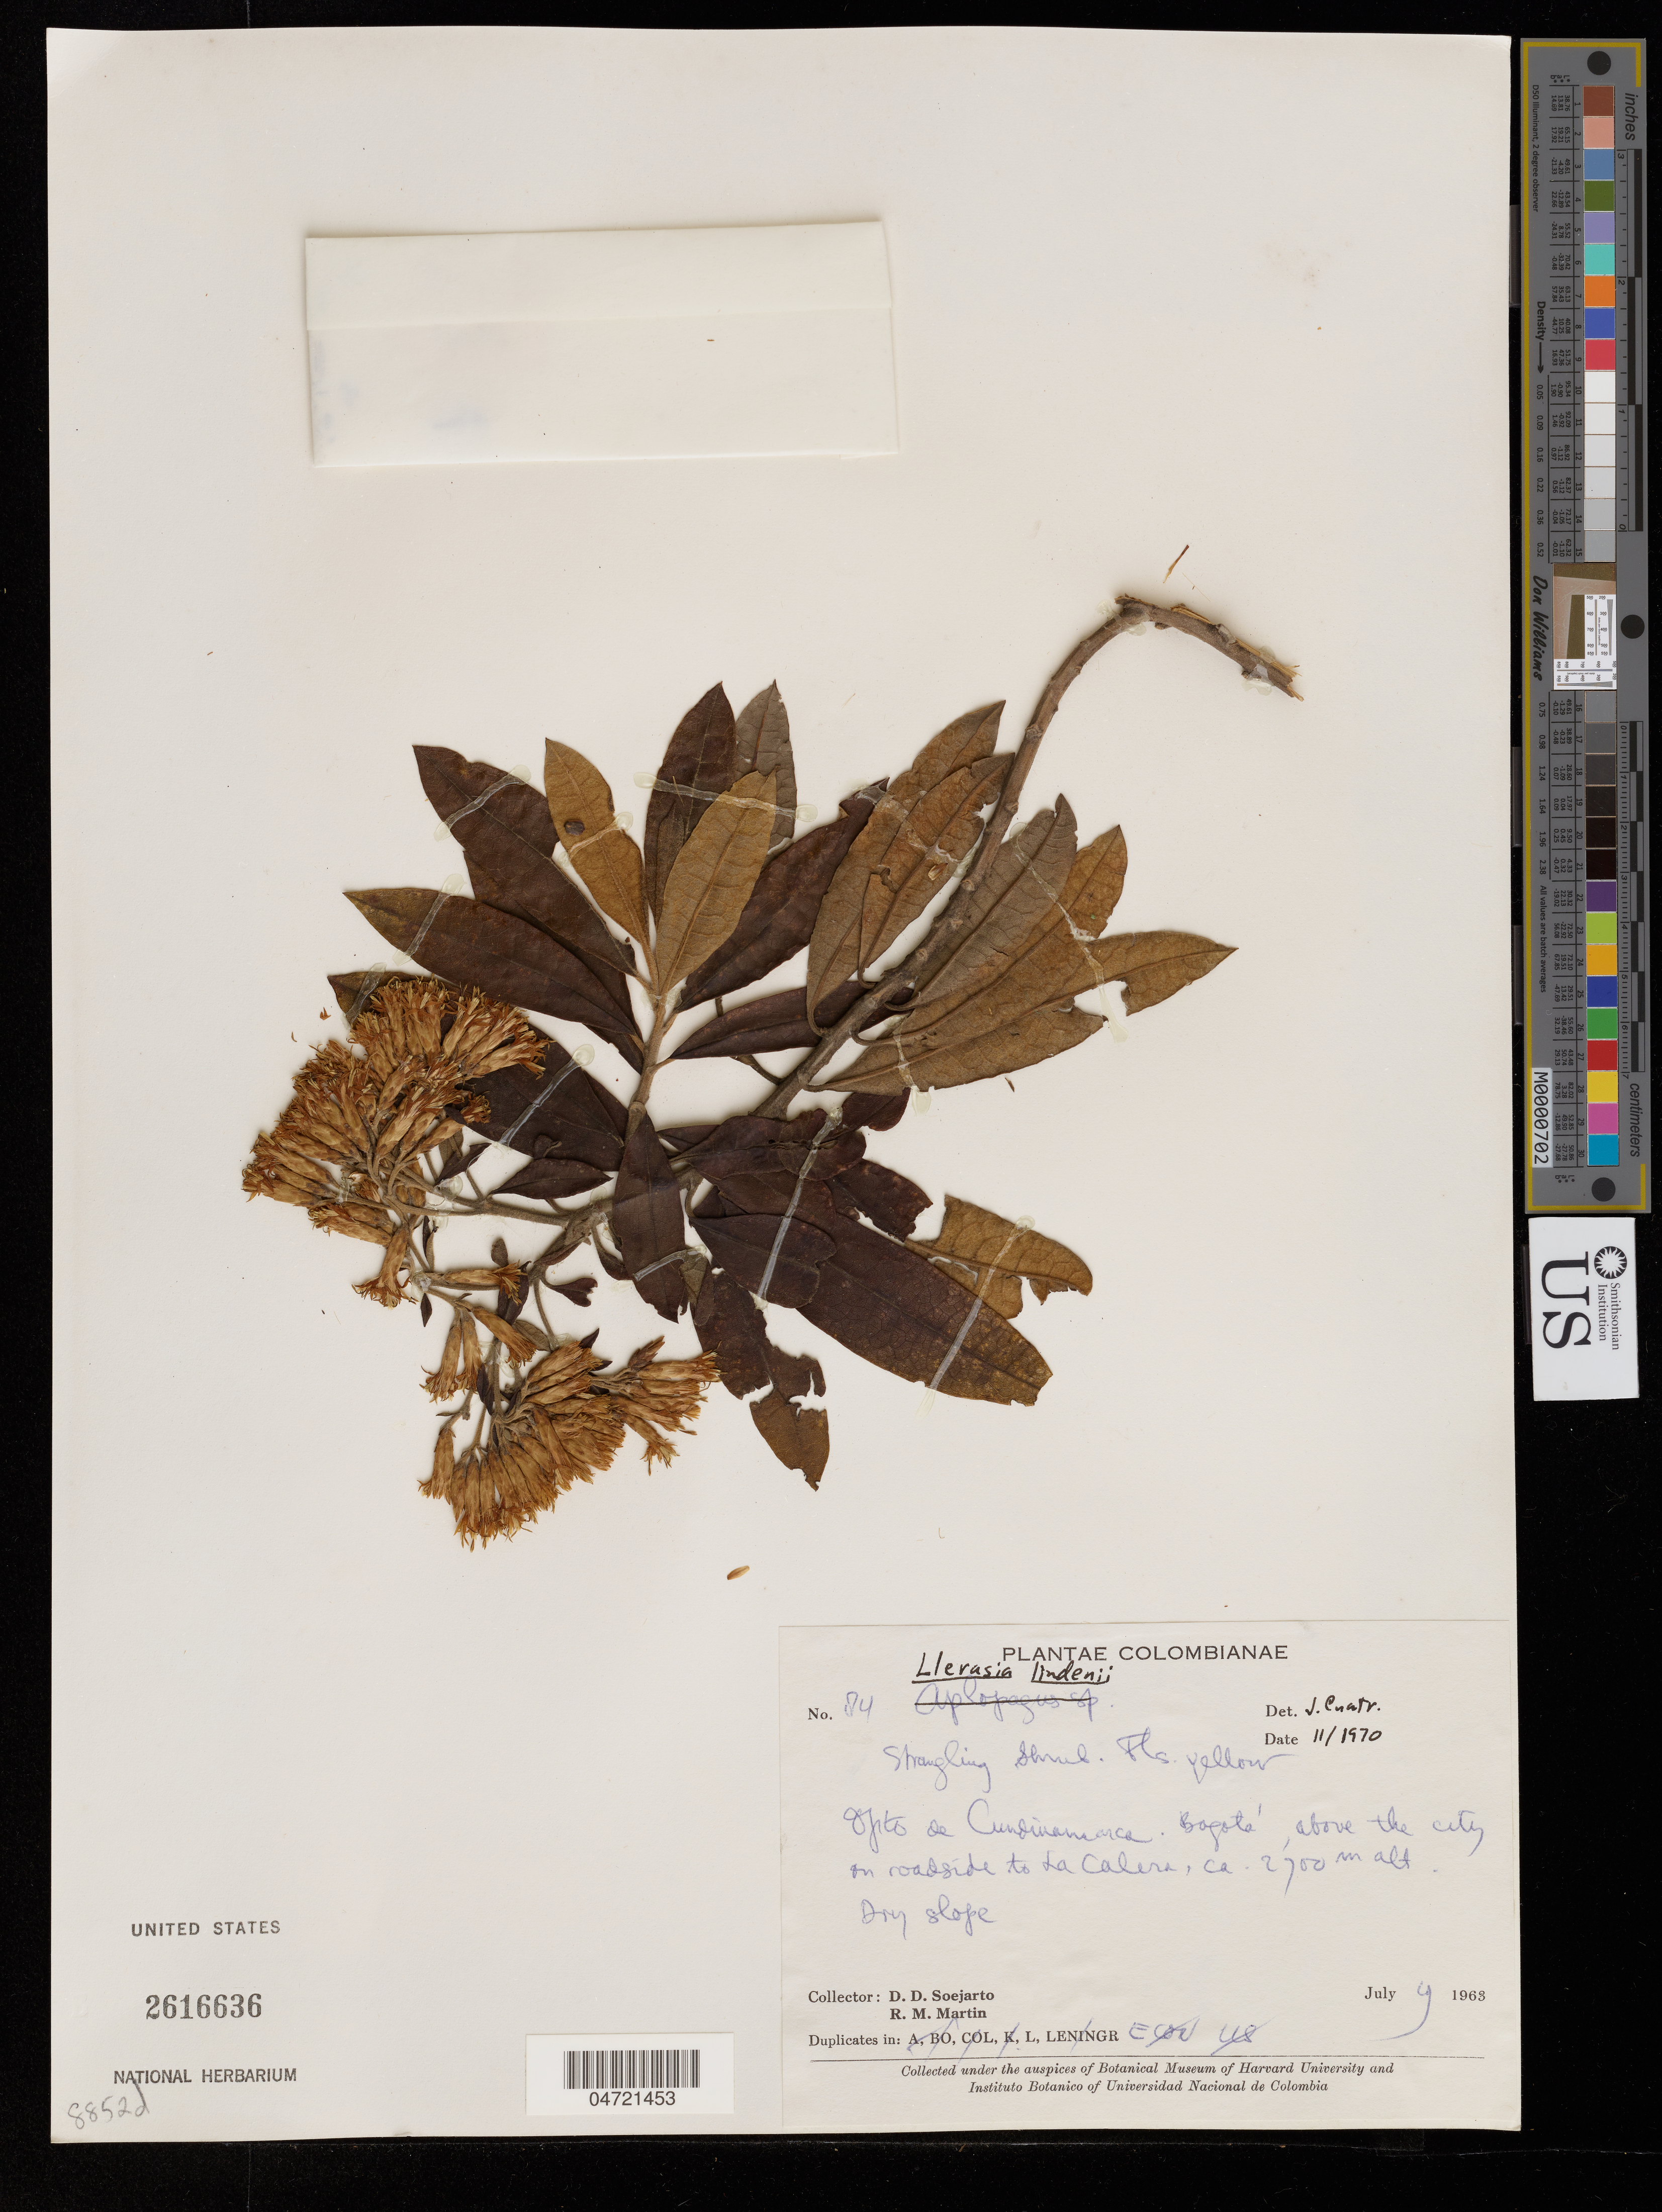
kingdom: Plantae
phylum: Tracheophyta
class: Magnoliopsida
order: Asterales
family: Asteraceae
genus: Llerasia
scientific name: Llerasia lindenii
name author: Triana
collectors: D. D. Soejarto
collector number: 84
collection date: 1963-07-09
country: Colombia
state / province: Cundinamarca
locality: Bogotá, above the city on roadside to La Calera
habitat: Dry slope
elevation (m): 2700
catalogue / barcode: US 2616636